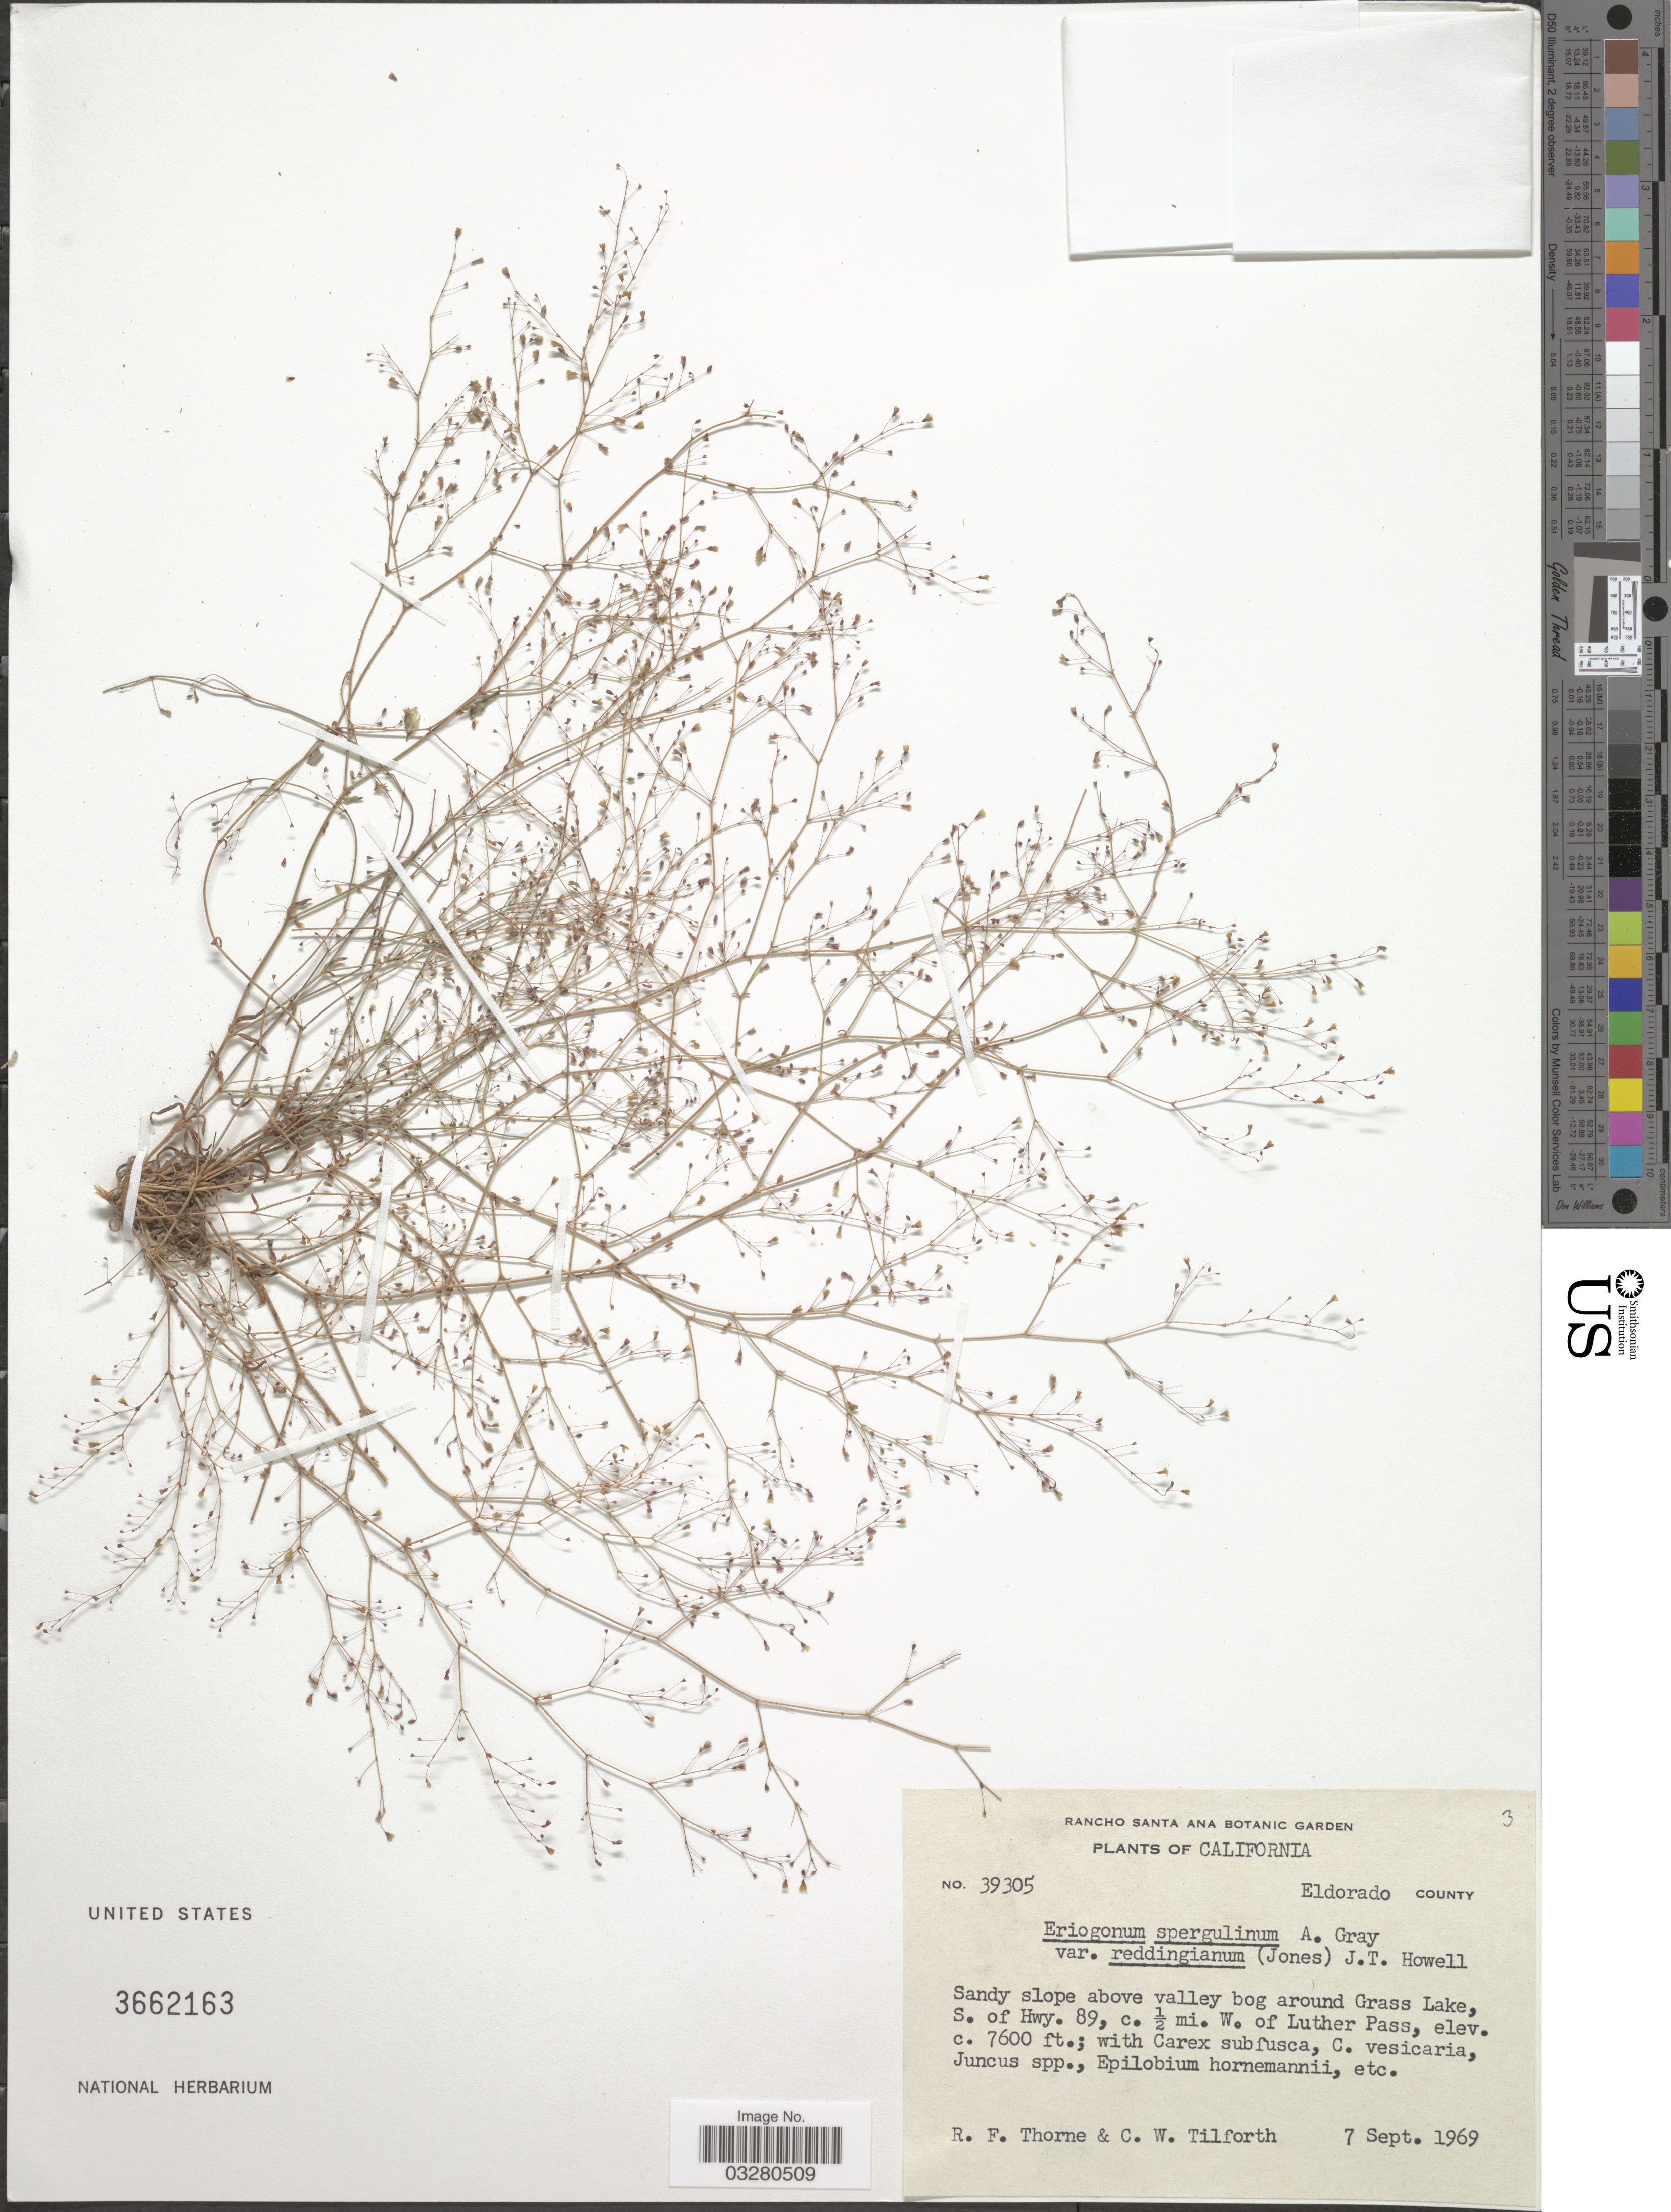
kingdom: Plantae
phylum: Tracheophyta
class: Magnoliopsida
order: Caryophyllales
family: Polygonaceae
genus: Eriogonum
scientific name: Eriogonum spergulinum var. reddingianum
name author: (M.E. Jones) J.T. Howell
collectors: R. Thorne & C. Tilforth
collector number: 39305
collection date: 1969-09-07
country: United States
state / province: California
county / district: El Dorado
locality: Eldorado County. Sandy slope above valley bog around Grass Lake, S. of Hwy. 89, c. ½ mi. W. of Luther Pass.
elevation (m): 2316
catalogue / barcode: US 3662163